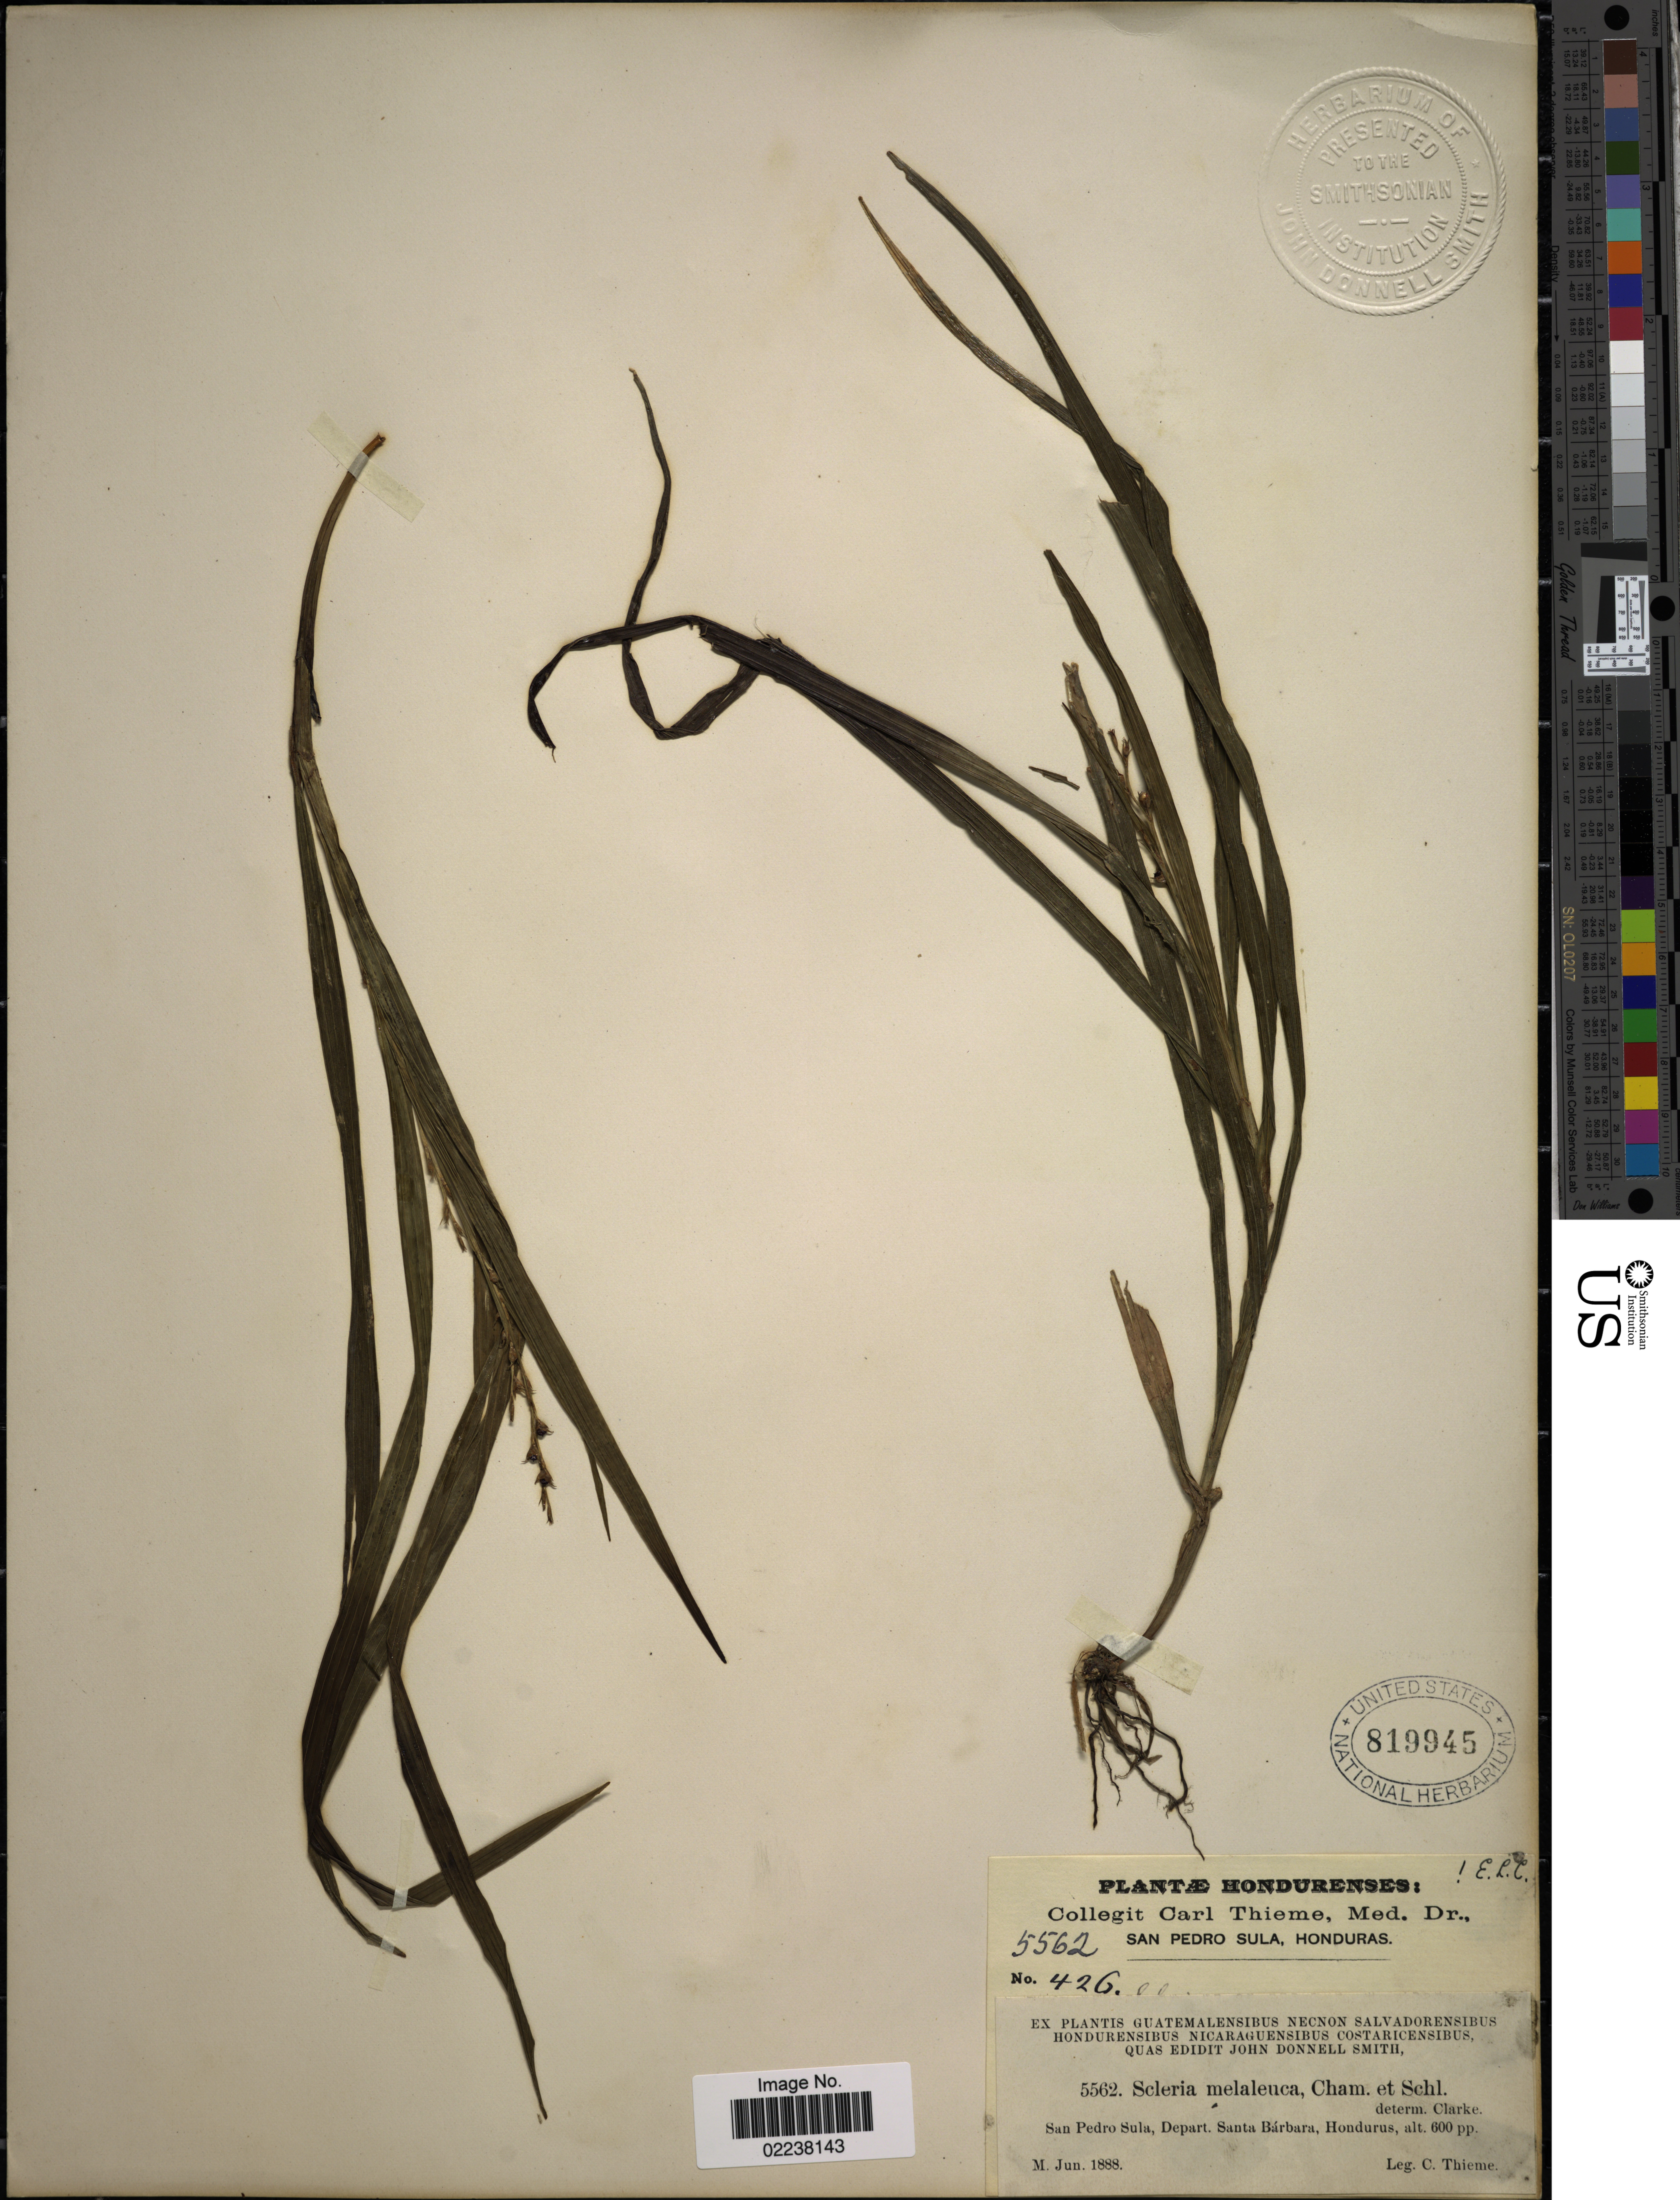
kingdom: Plantae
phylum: Tracheophyta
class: Liliopsida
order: Poales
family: Cyperaceae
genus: Scleria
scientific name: Scleria gaertneri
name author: Raddi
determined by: Strong, Mark T., (BOT), Smithsonian Institution - National Museum of Natural History (UNITED STATES)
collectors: C. Thieme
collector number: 426/5562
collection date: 1888-06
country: Honduras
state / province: Santa Bárbara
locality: San Pedro Sula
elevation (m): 183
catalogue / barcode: US 819945